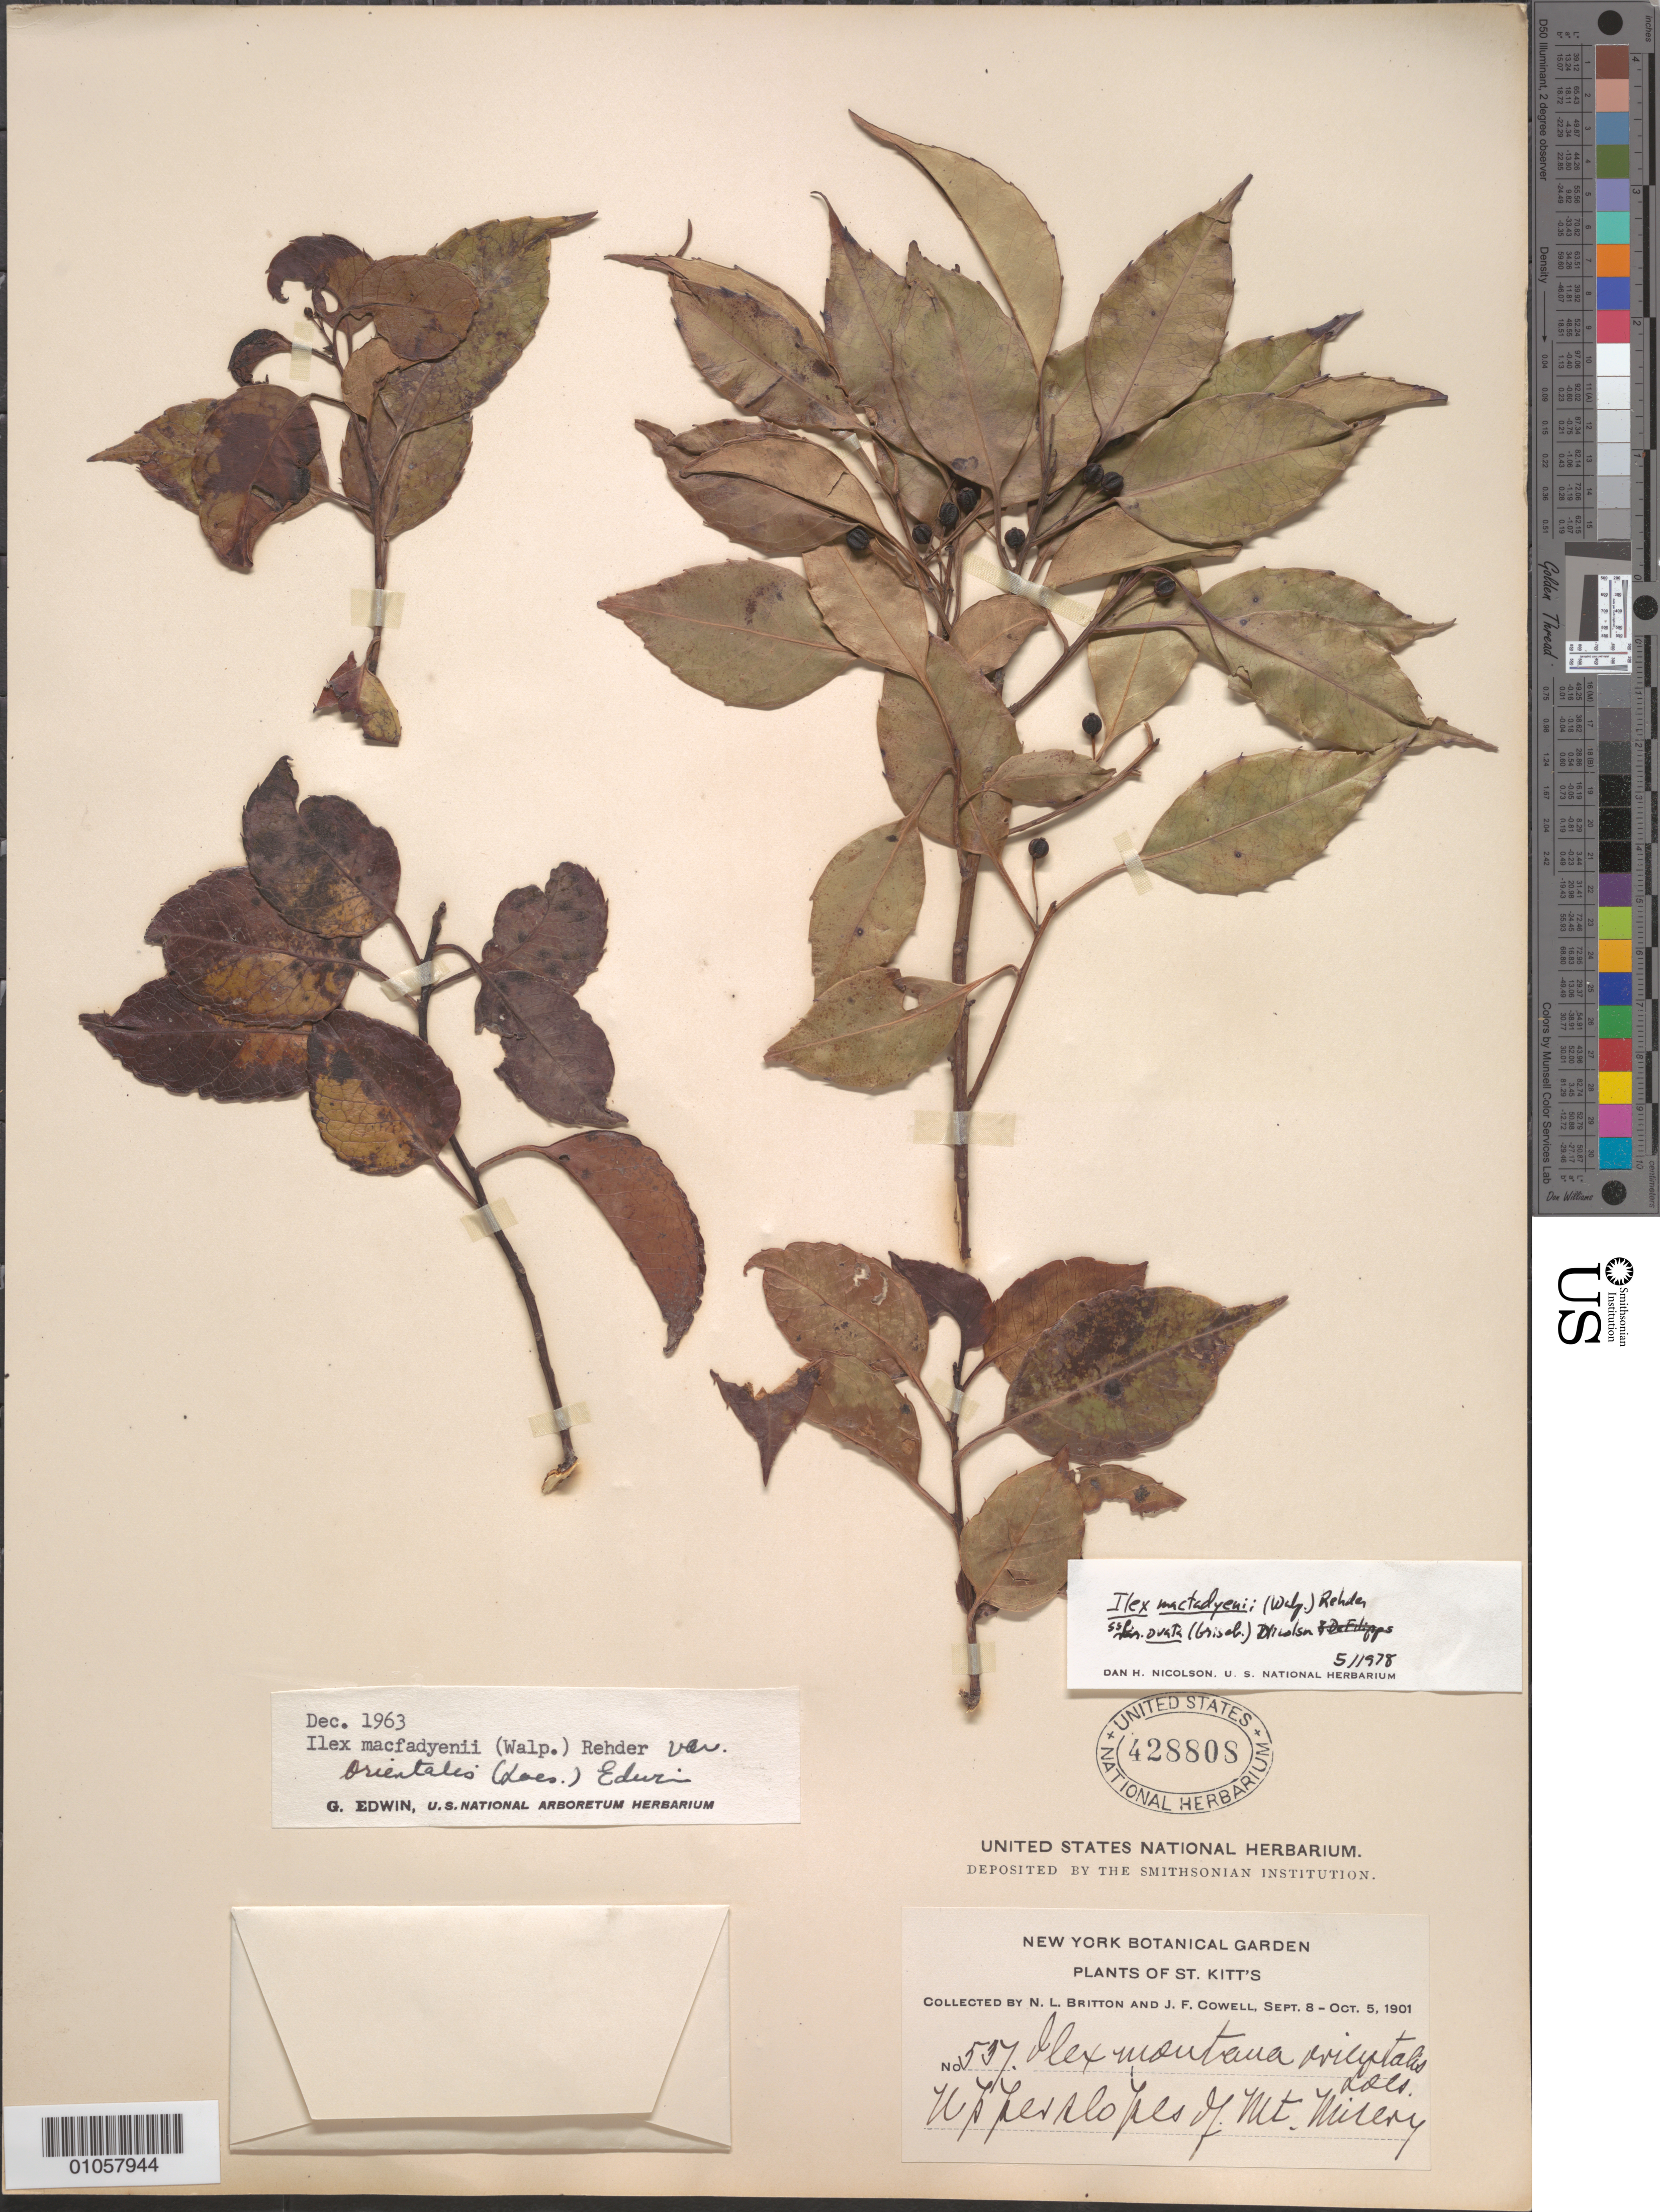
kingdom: Plantae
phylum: Tracheophyta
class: Magnoliopsida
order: Aquifoliales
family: Aquifoliaceae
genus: Ilex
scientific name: Ilex macfaydenii subsp. ovata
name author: (Griseb.) Nicolson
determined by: Nicolson, Dan H.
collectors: N. Britton & J. F. Cowell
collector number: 537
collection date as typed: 08 Sep 1901 to 05 Oct 1901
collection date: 1901-09-08/1901-10-05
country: St. Christopher-Nevis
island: St. Christopher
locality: Mt. Misery, upper slopes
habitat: Upper slopes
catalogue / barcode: US 428808